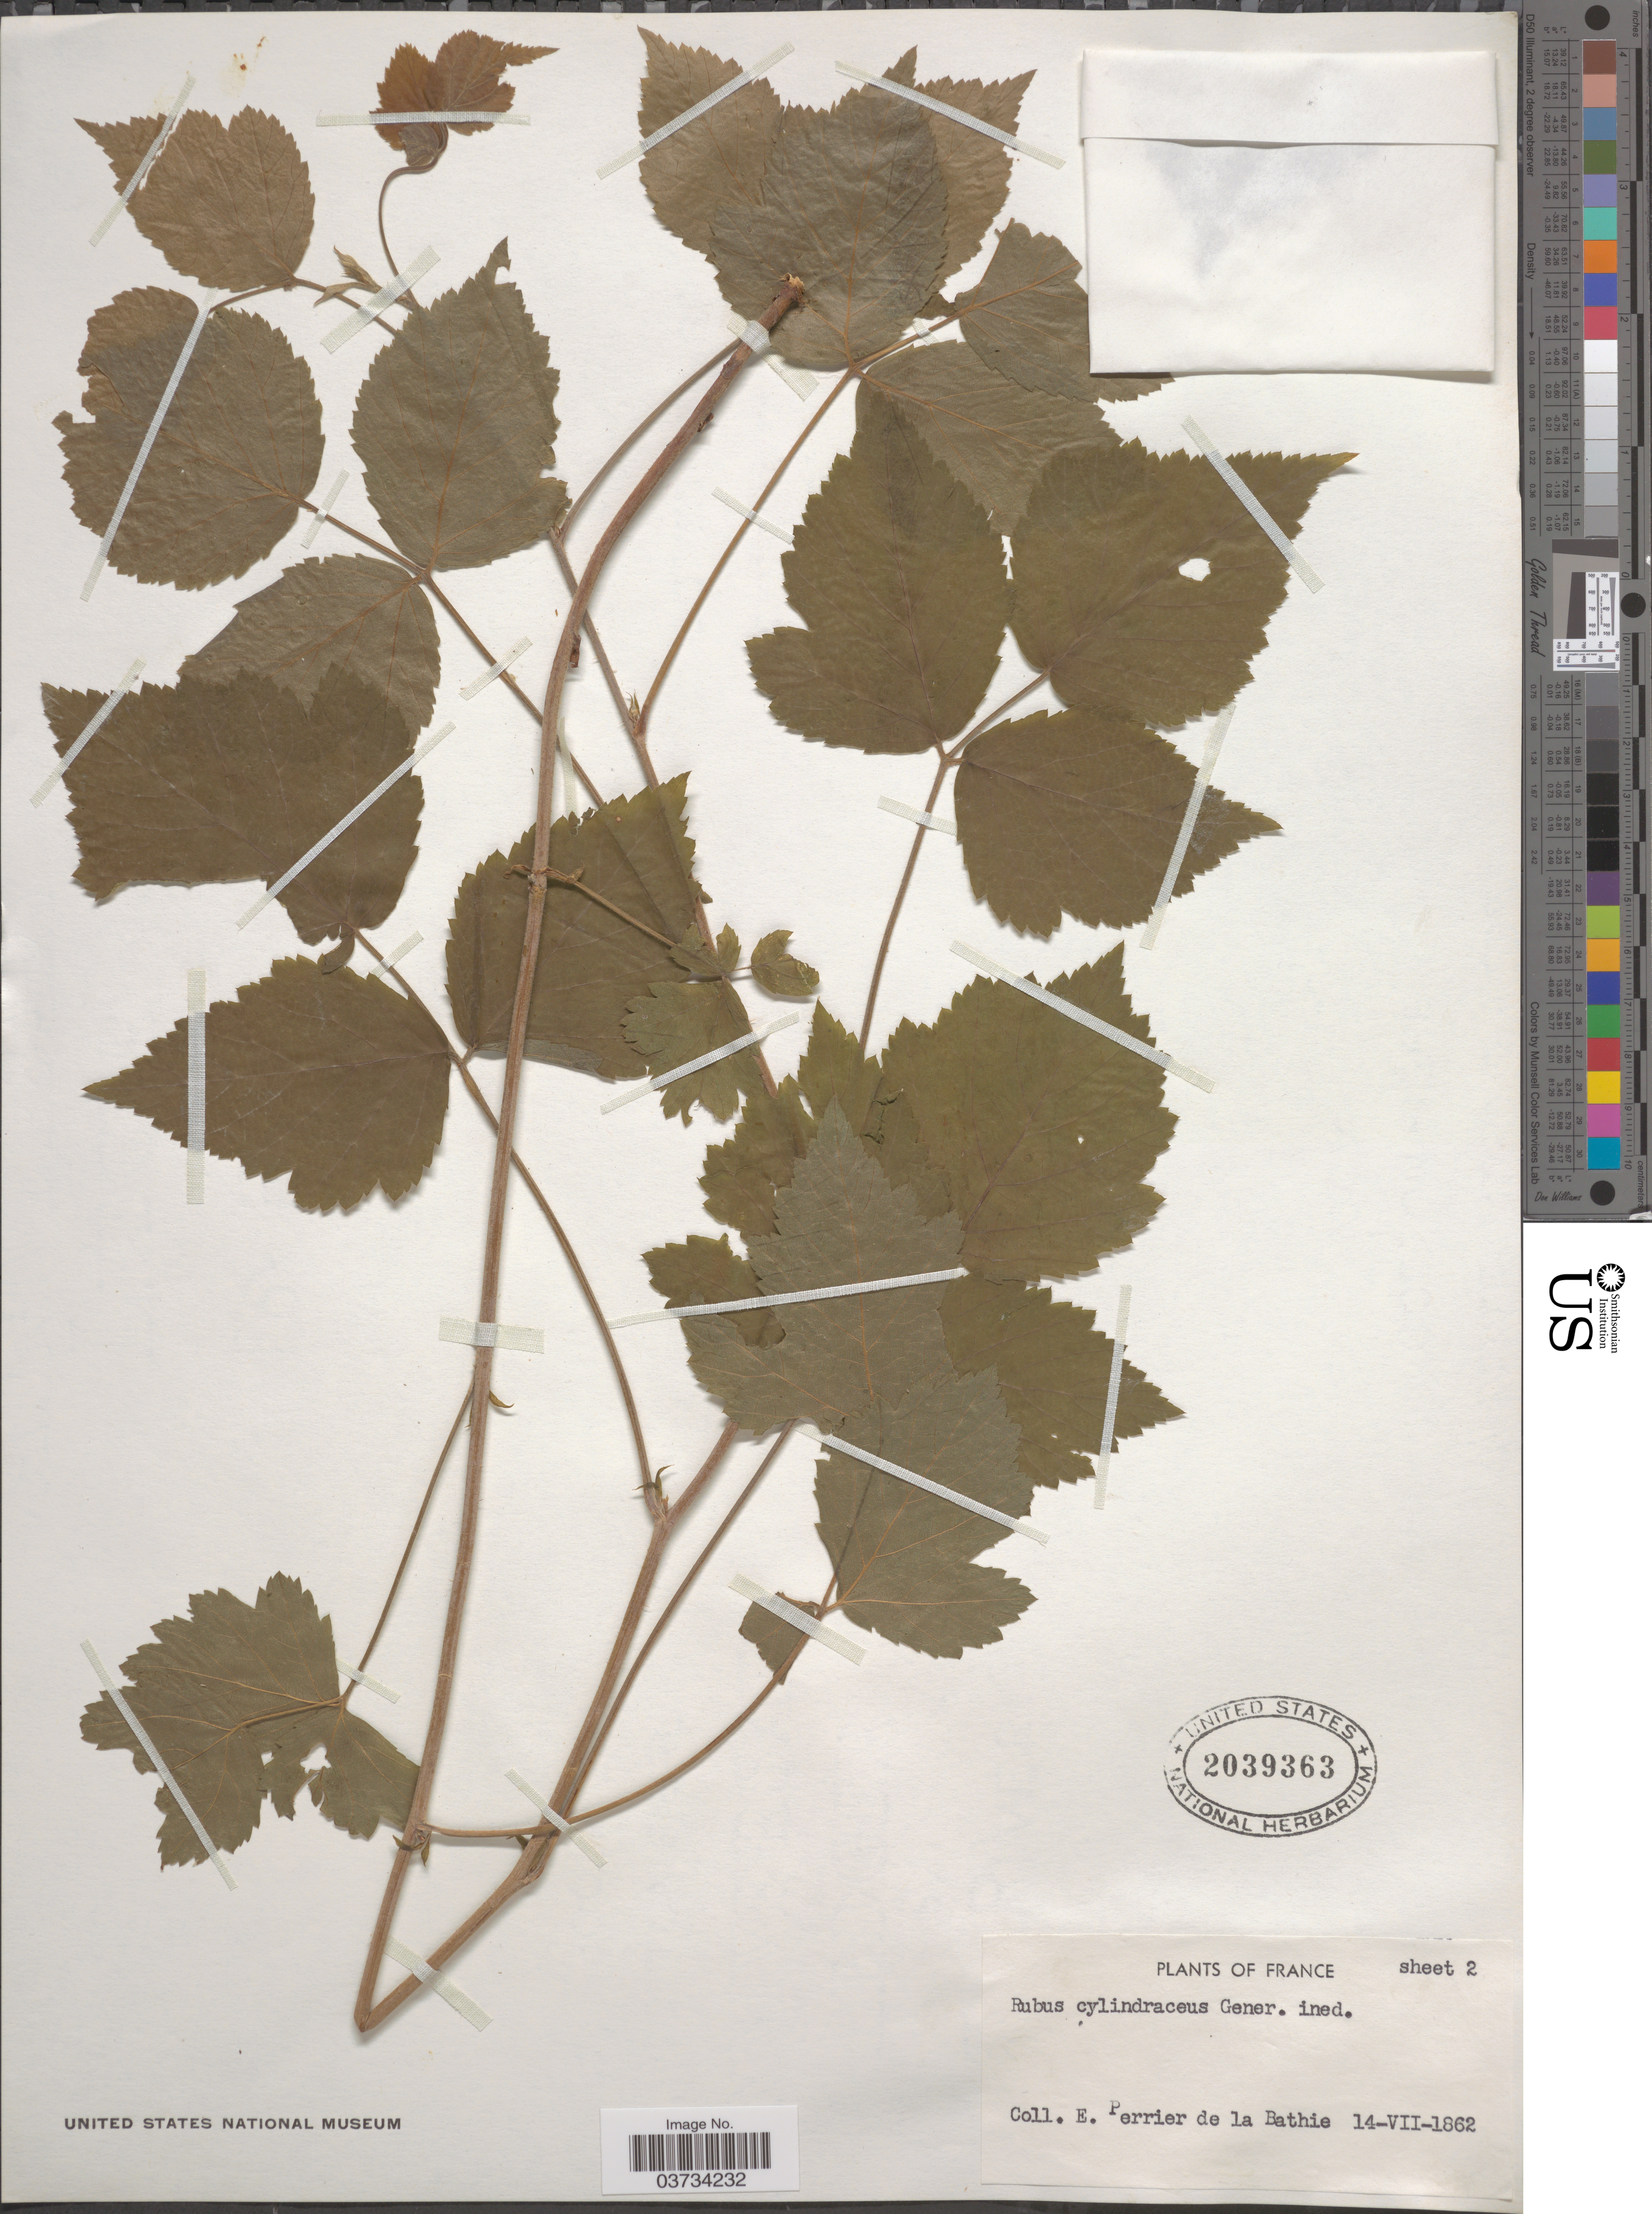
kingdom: Plantae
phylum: Tracheophyta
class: Magnoliopsida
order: Rosales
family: Rosaceae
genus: Rubus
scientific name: Rubus cylindraceus Gener. ined.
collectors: E. Perrier de la Bâthie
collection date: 1862-07-14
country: France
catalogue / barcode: US 2039363